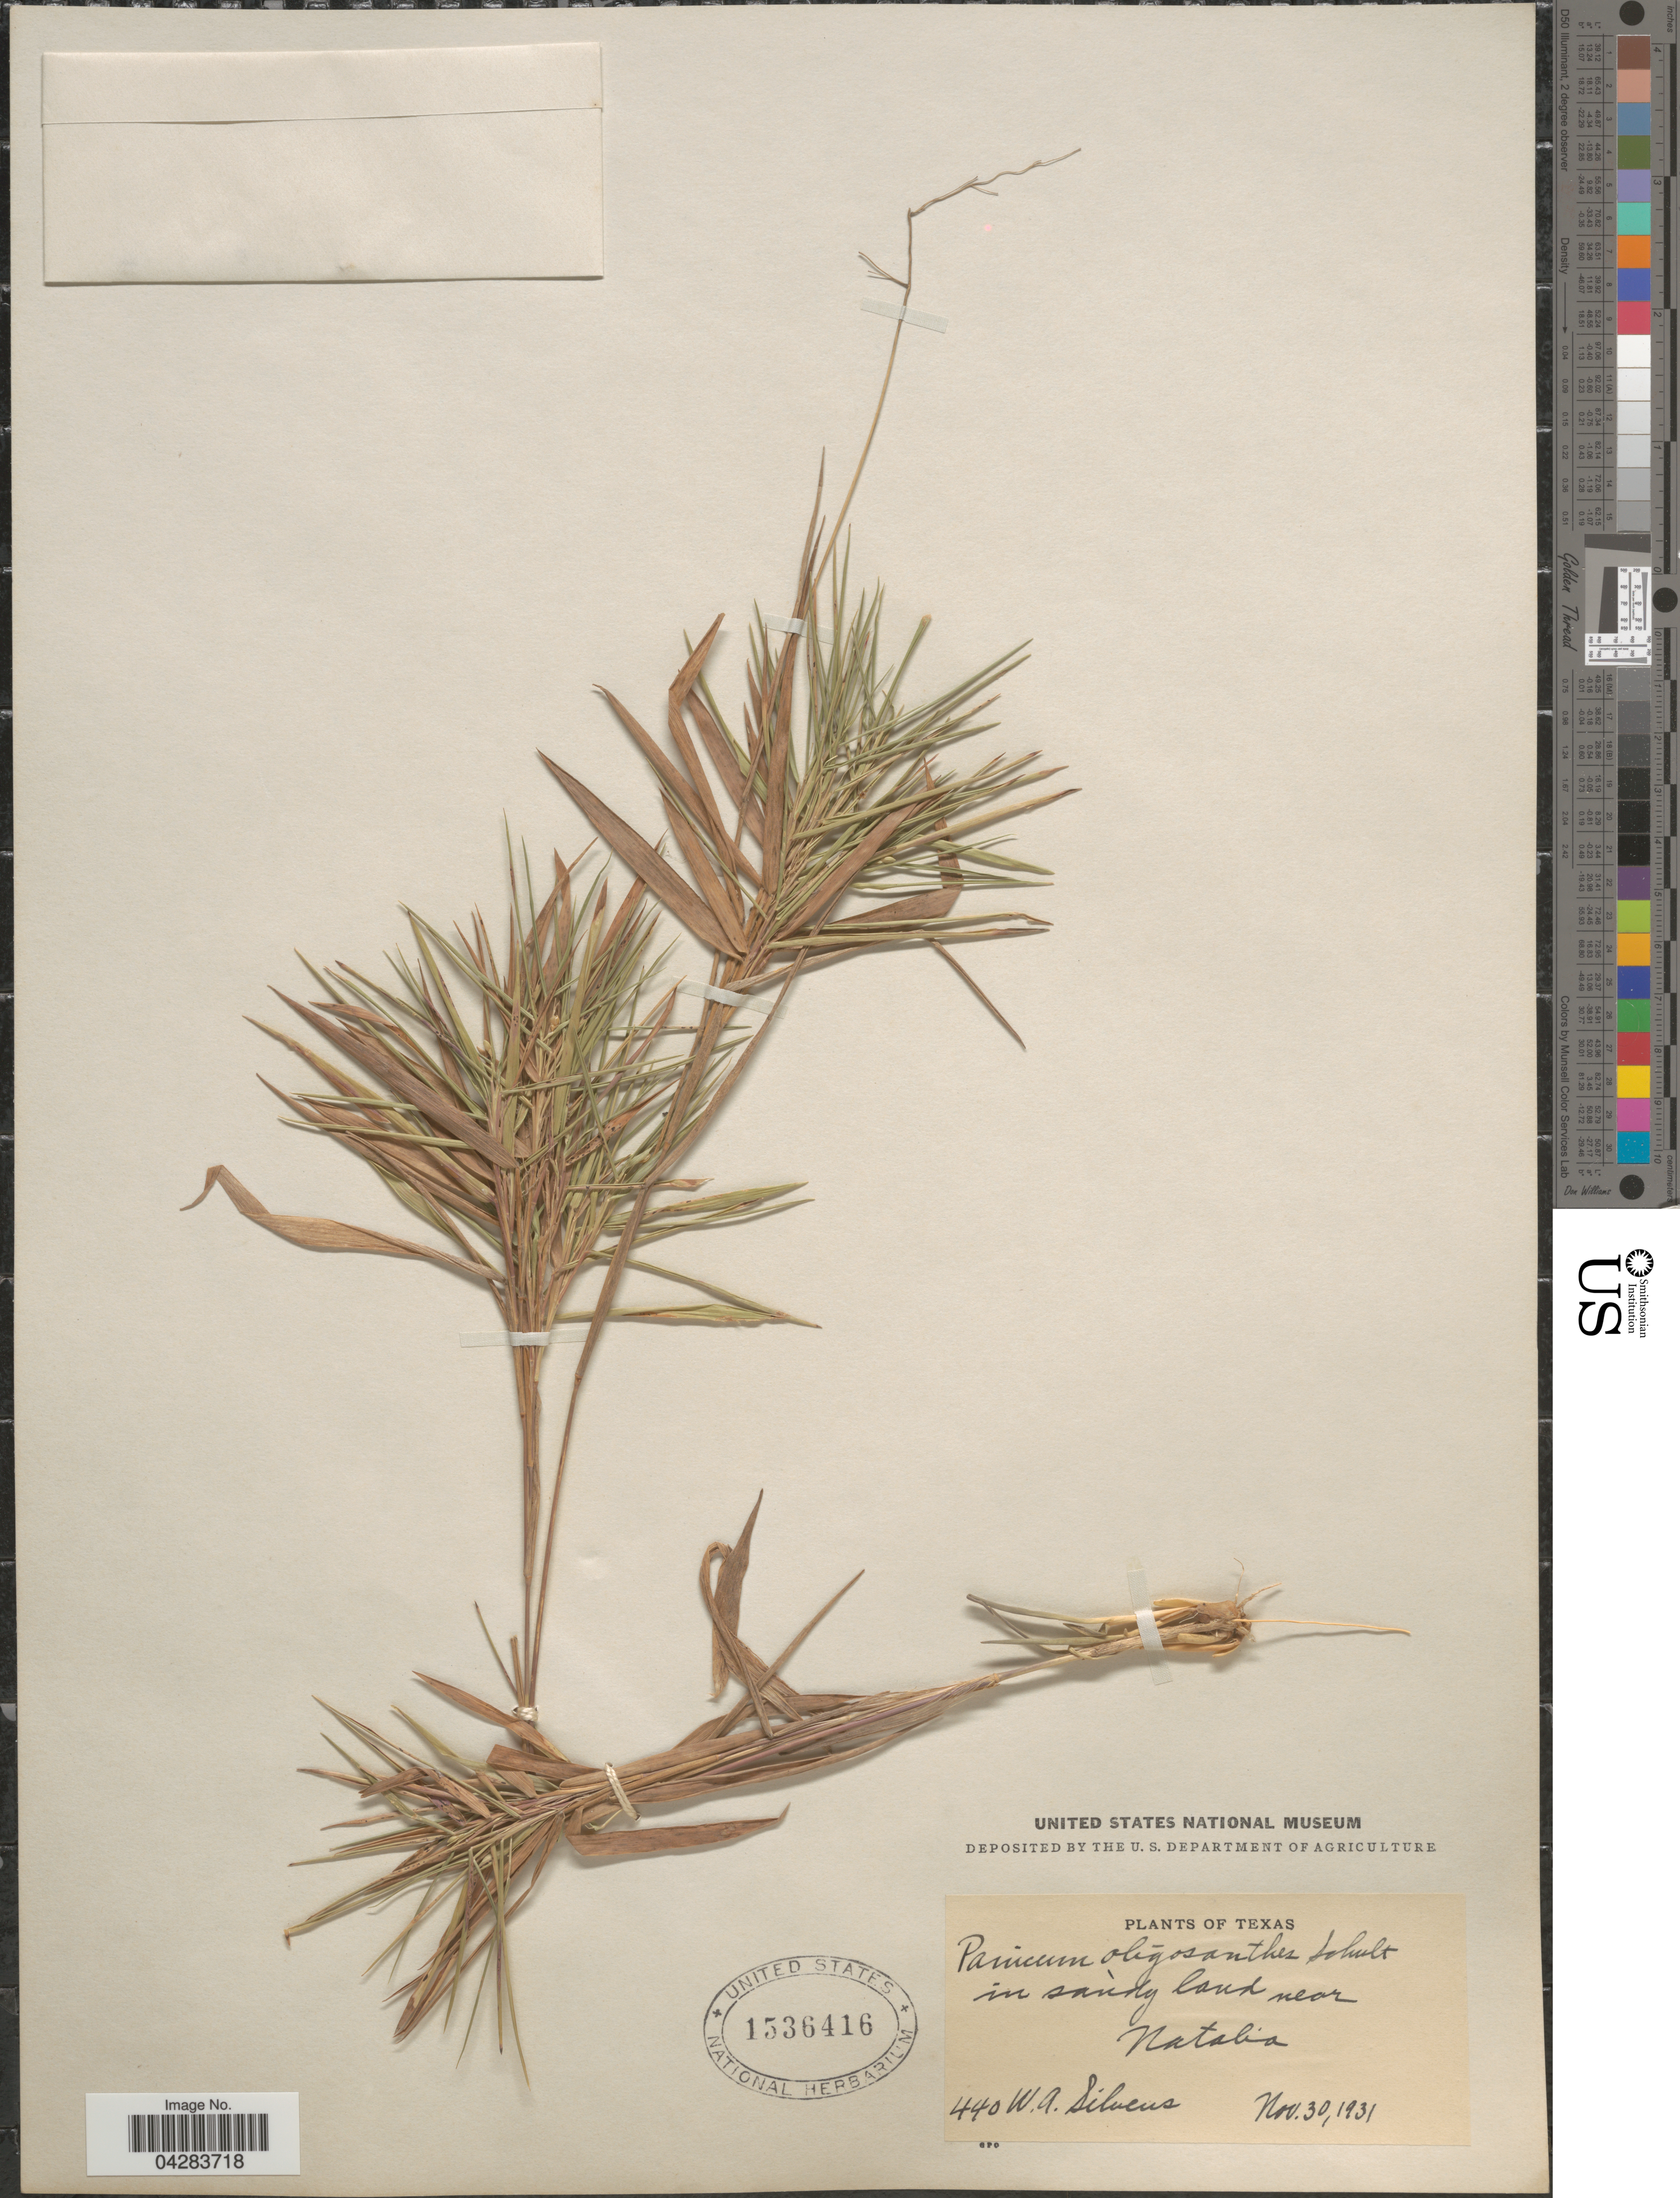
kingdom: Plantae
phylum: Tracheophyta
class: Liliopsida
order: Poales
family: Poaceae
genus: Dichanthelium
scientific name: Dichanthelium oligosanthes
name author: (Schult.) Gould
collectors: W. Silveus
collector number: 440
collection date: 1931-11-30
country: United States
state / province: Texas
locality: In sandy land near Natalia.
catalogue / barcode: US 1536416